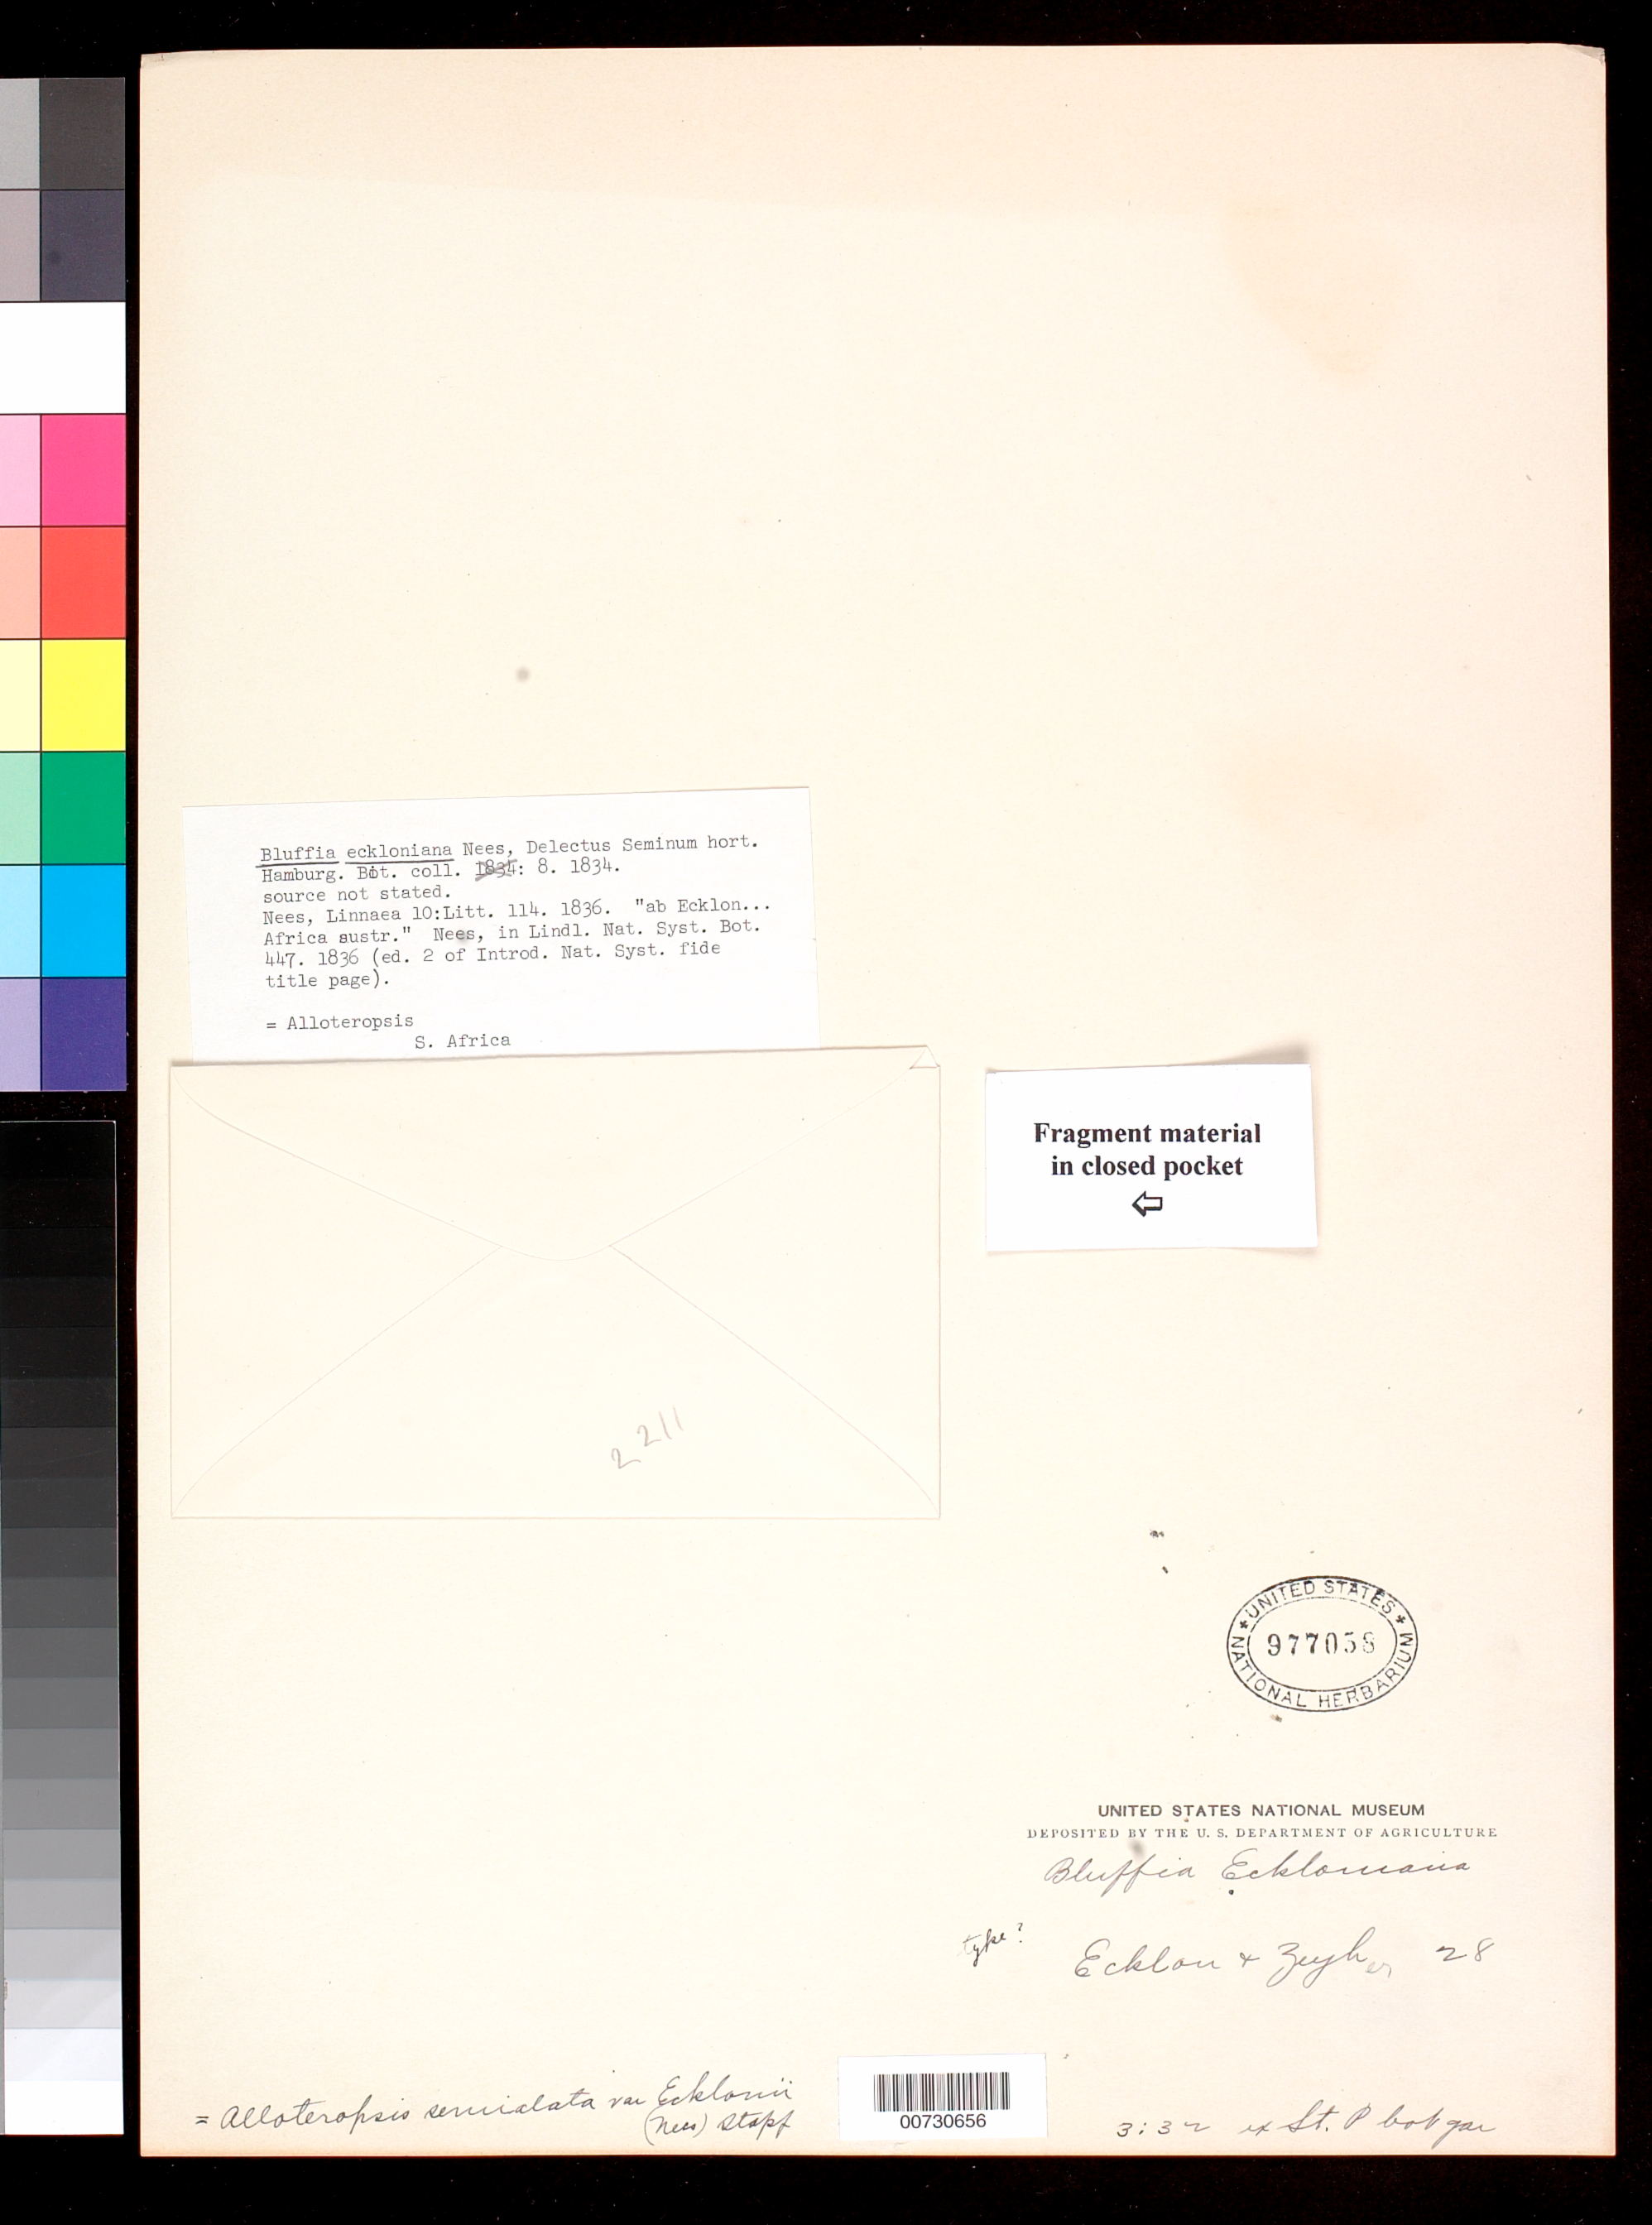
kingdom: Plantae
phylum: Tracheophyta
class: Liliopsida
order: Poales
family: Poaceae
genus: Bluffia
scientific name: Bluffia eckloniana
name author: Nees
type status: Type Fragment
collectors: C. F. Ecklon & C. Zeyher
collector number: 28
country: South Africa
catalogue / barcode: US 977058